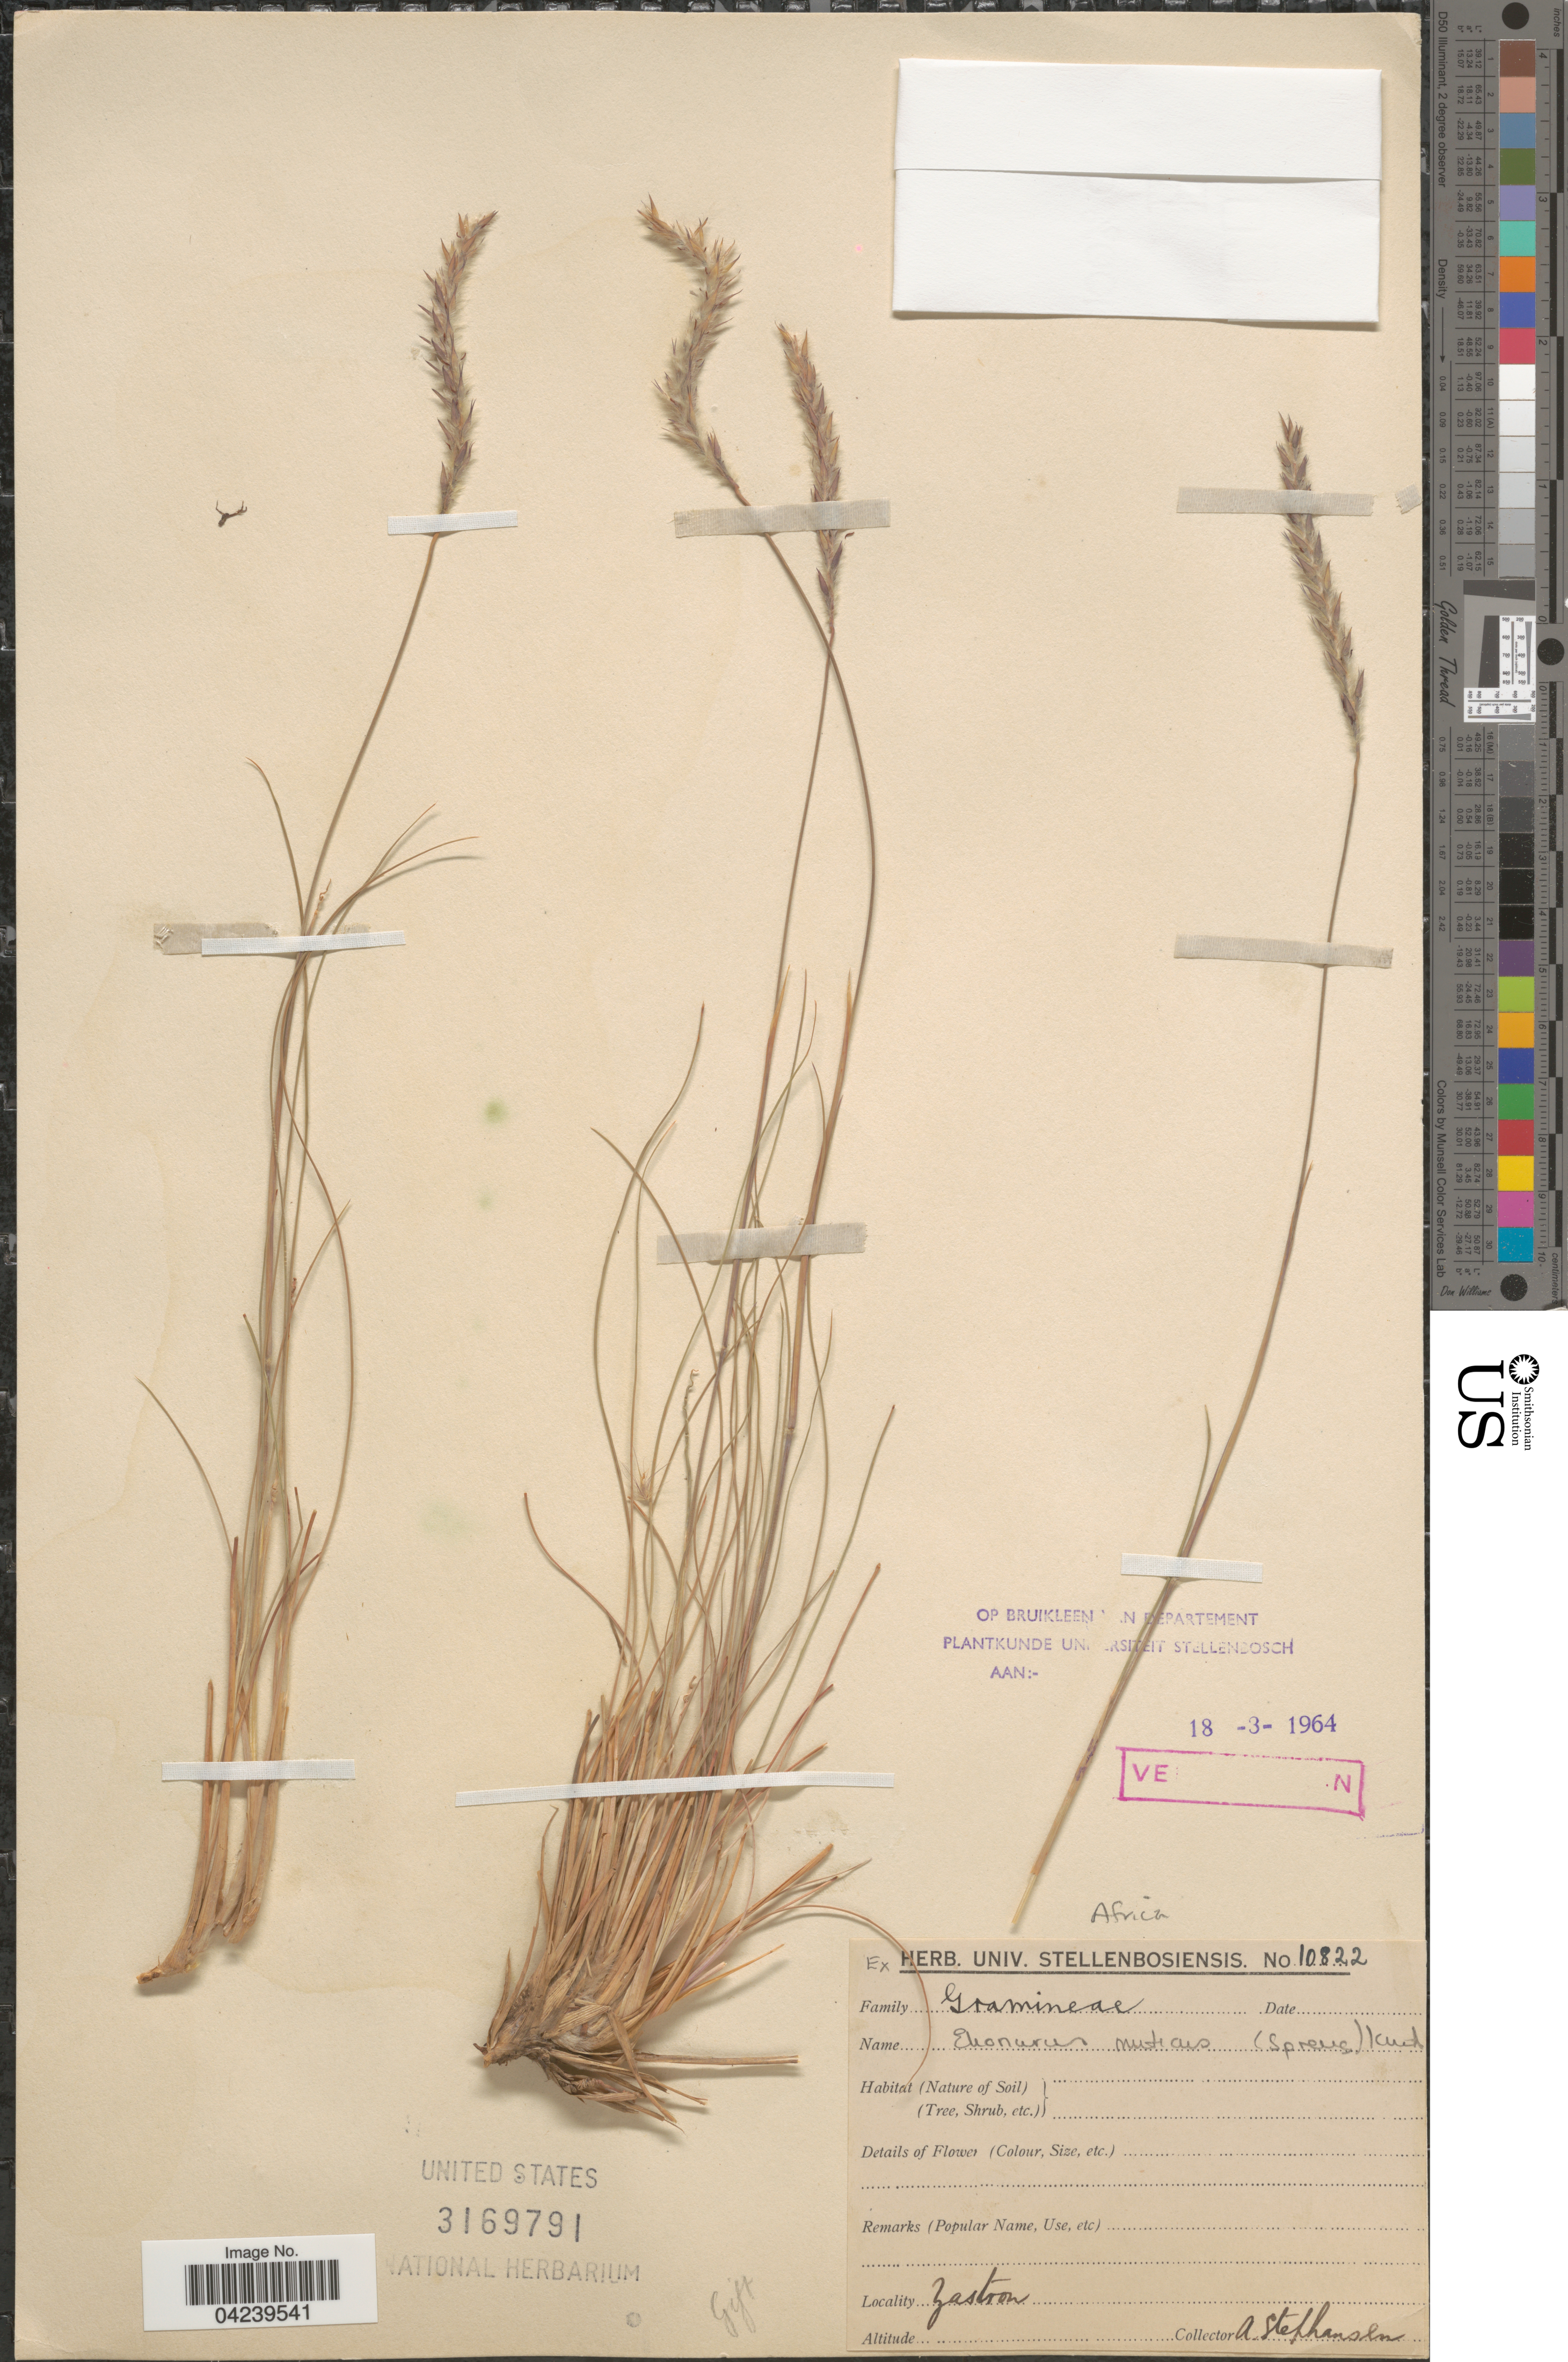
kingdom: Plantae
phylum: Tracheophyta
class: Liliopsida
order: Poales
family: Poaceae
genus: Elionurus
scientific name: Elionurus sp.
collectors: A. Stephansen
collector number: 10822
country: South Africa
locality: Africa. Zastron.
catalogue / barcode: US 3169791